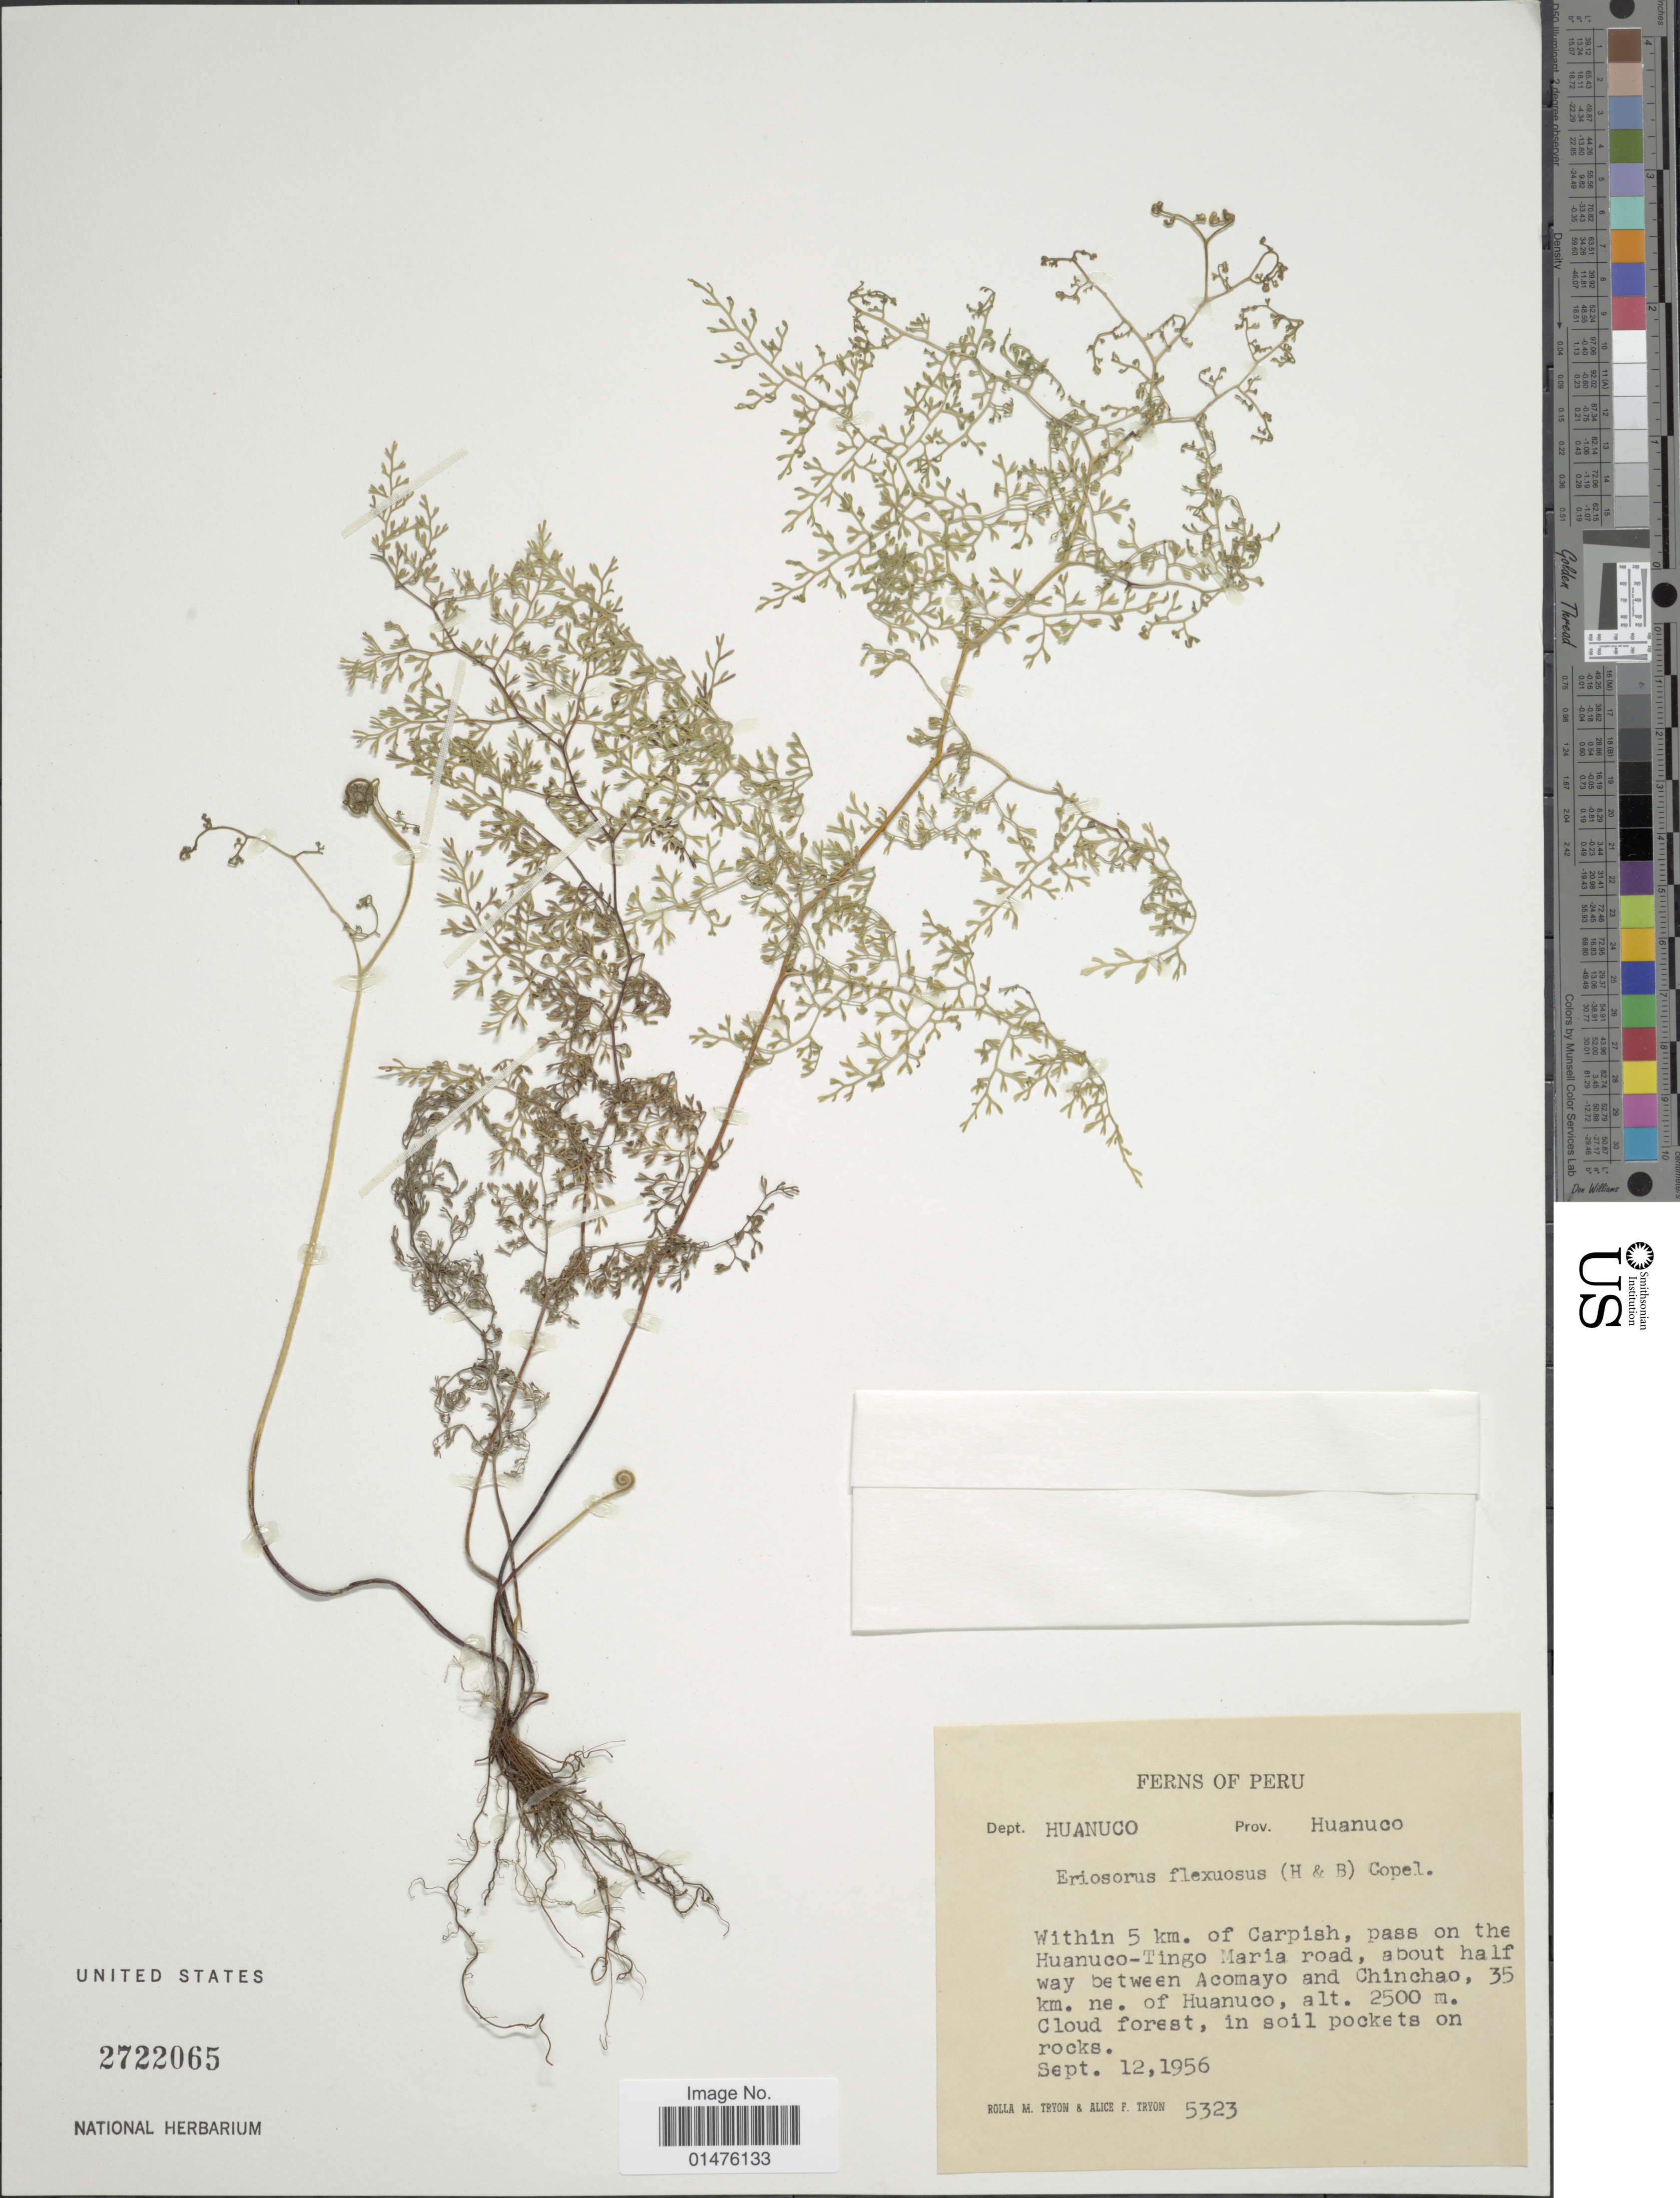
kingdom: Plantae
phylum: Tracheophyta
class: Polypodiopsida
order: Polypodiales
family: Pteridaceae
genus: Jamesonia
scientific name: Jamesonia flexuosa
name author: (Humb. & Bonpl.) Christenh.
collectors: R. M. Tryon & A. F. Tryon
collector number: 5323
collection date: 1956-09-12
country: Peru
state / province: Huánuco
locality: Dept. Huanuco, Within 5 km. of Carpish, pass on the Huanuco-Tingo Maria road, about half way between Acomayo and Chinchao, 35 km ne. of Huanuco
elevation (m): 2500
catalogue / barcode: US 2722065